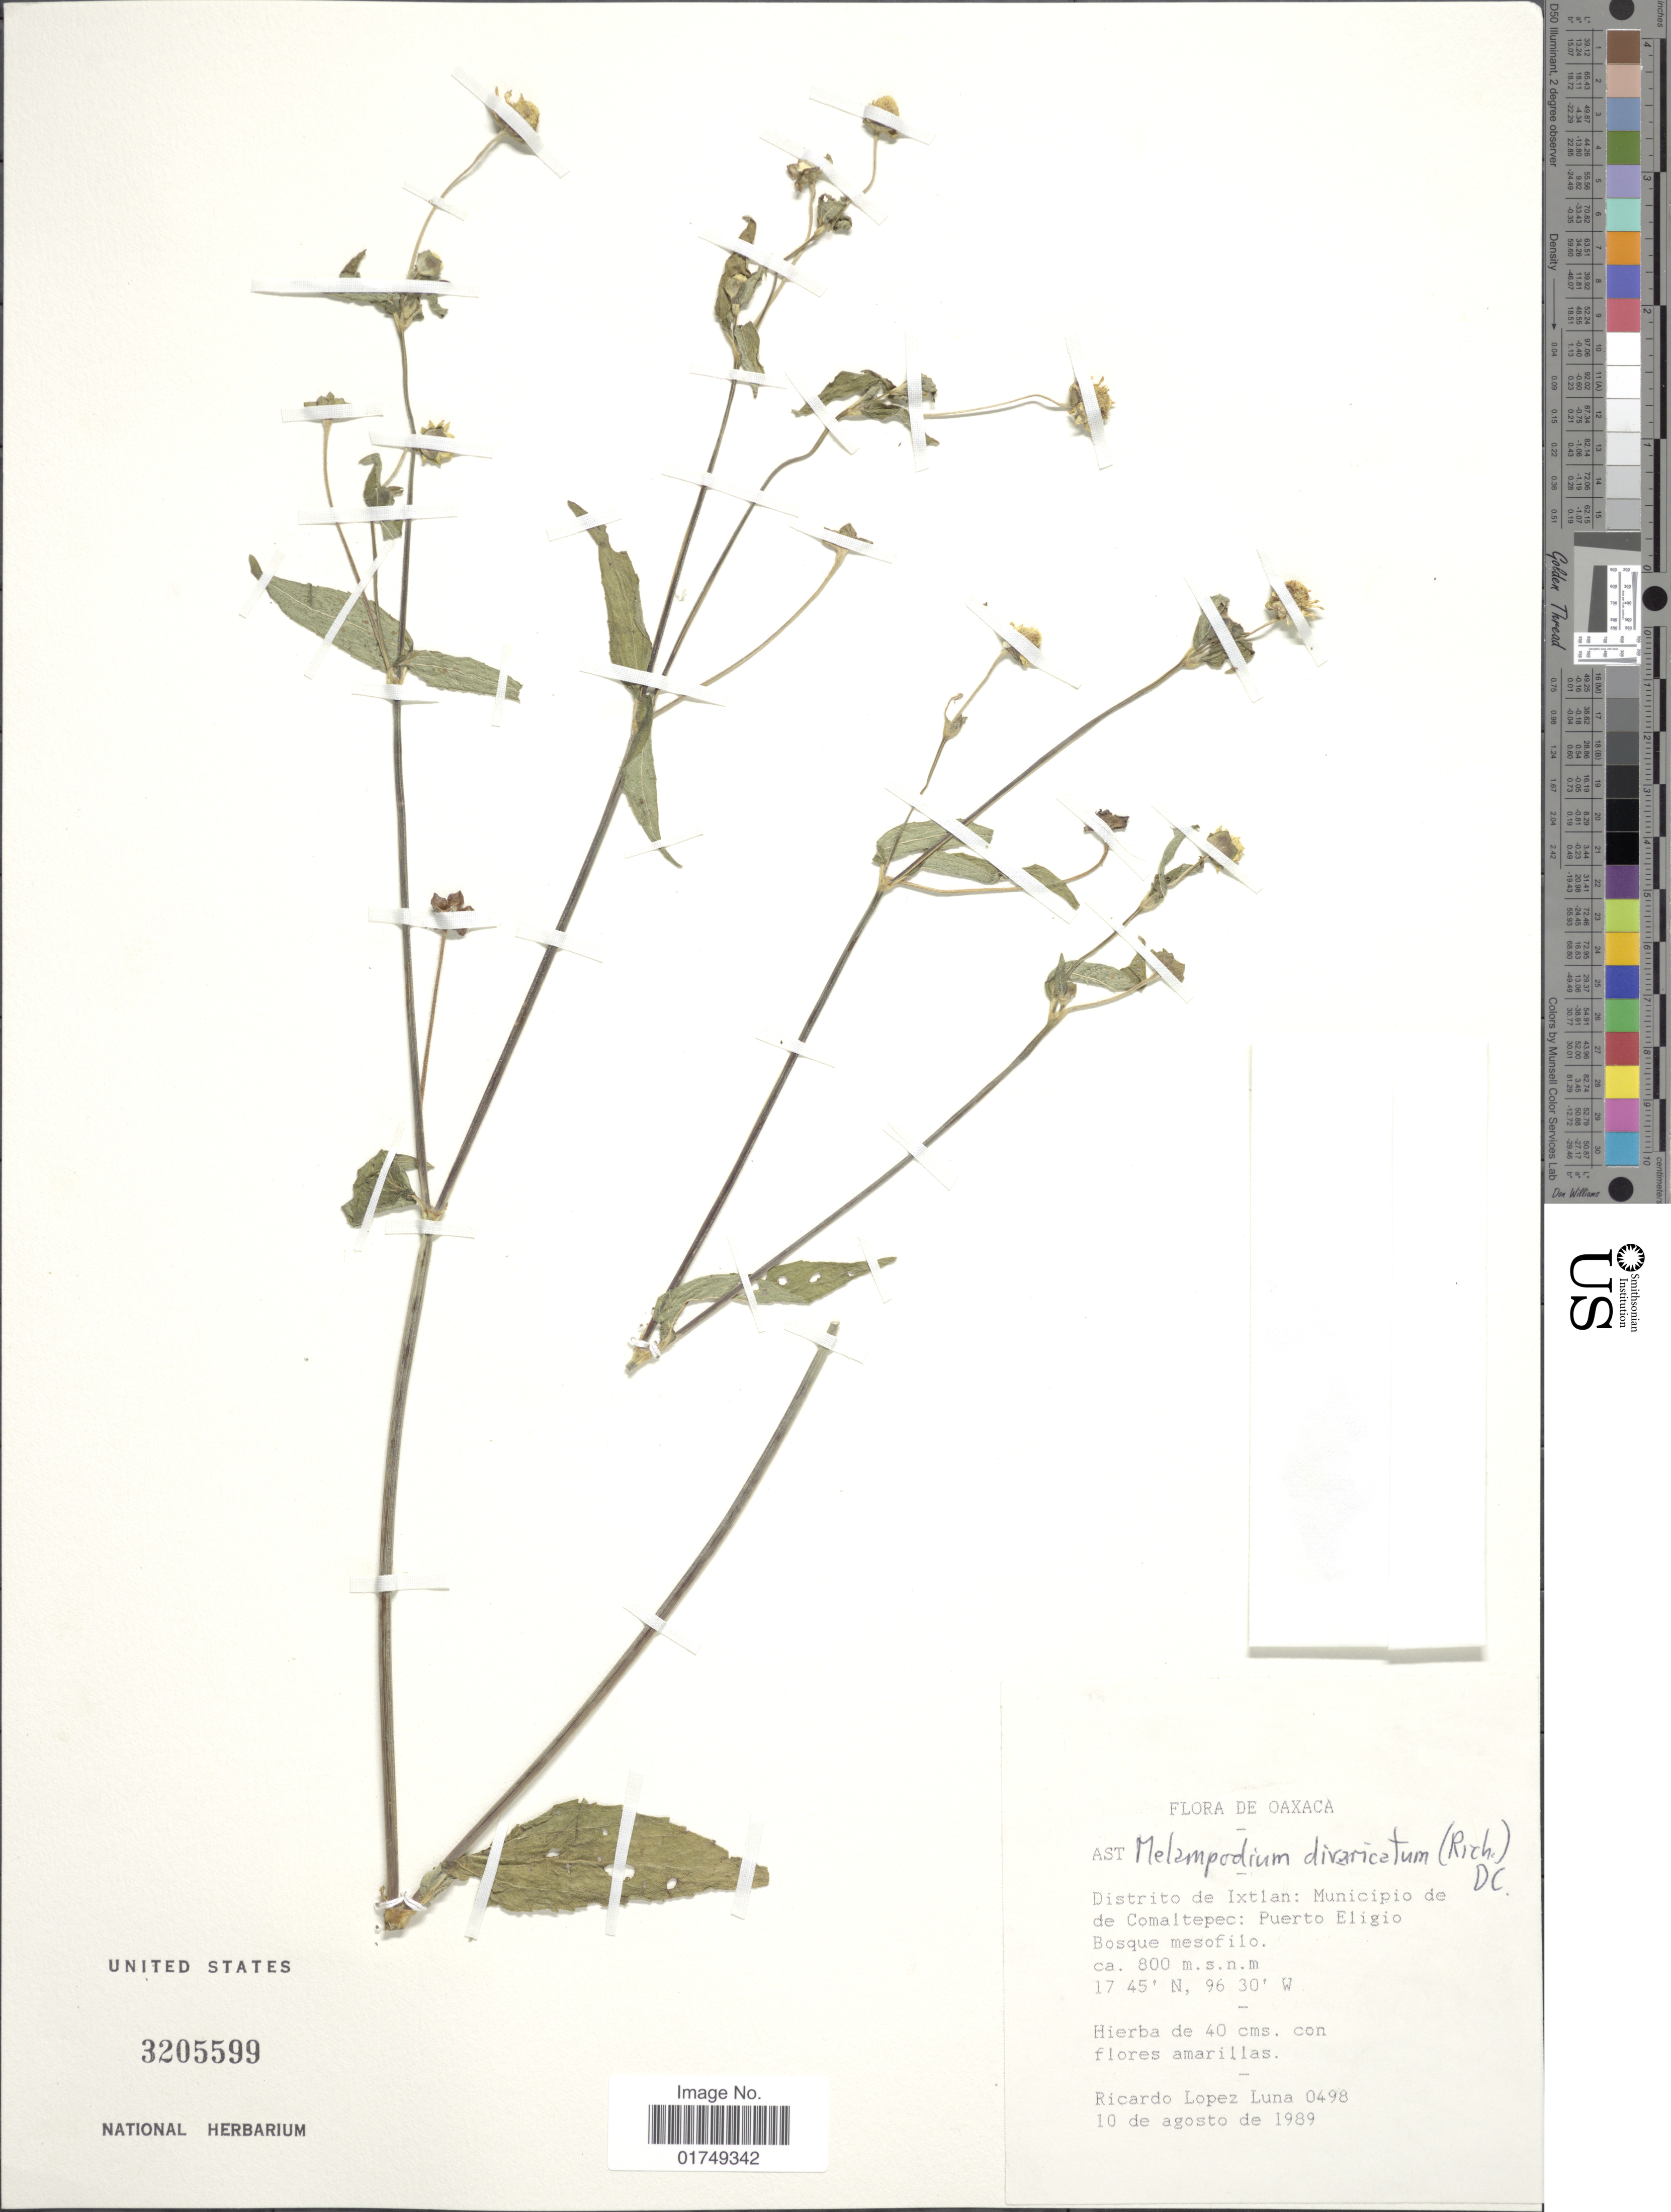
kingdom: Plantae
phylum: Tracheophyta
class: Magnoliopsida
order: Asterales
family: Asteraceae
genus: Melampodium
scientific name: Melampodium divaricatum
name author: (Rich.) DC.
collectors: R. López Luna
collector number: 0498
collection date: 1989-08-10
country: Mexico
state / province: Oaxaca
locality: Distrito de Ixtlan, Municipio de de Comaltepec, Puerto Eligio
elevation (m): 800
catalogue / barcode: US 3205599